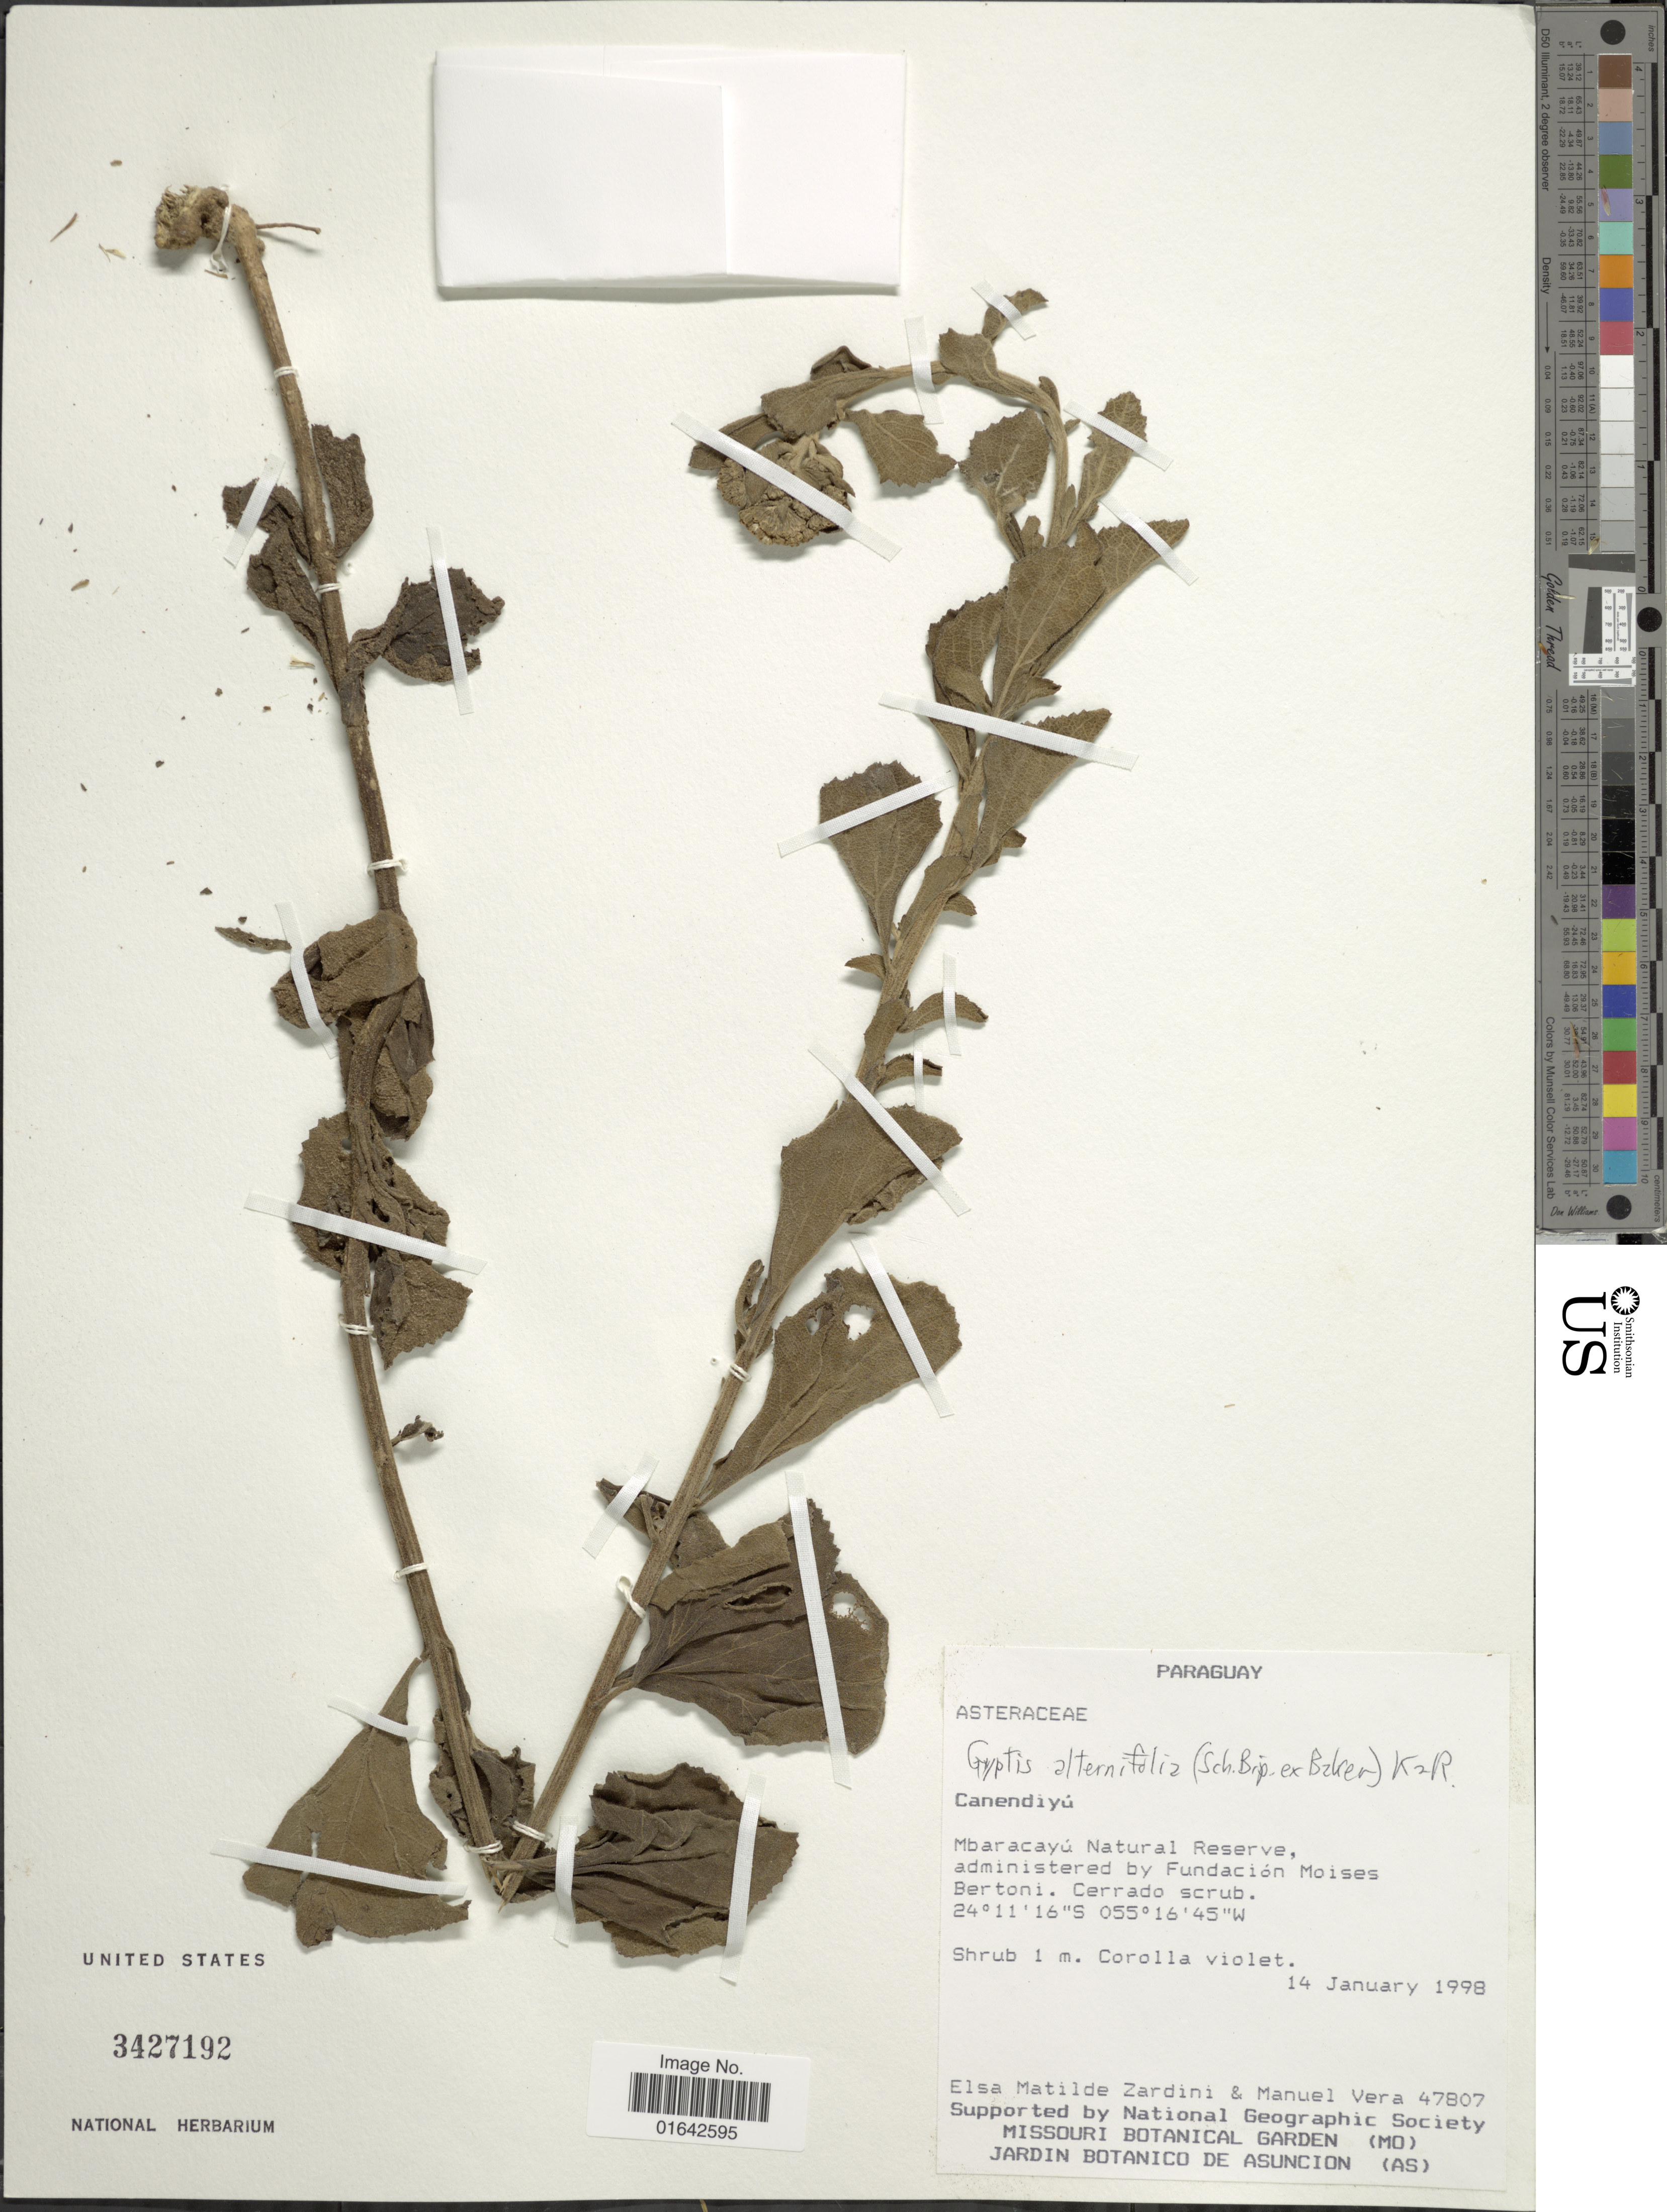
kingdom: Plantae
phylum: Tracheophyta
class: Magnoliopsida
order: Asterales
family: Asteraceae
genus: Gyptis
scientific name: Gyptis alternifolia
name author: (Sch. Bip. ex Baker) R.M. King & H. Rob.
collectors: E. M. Zardini & M. Vera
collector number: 47807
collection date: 1998-01-14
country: Paraguay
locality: Canendiyu, Mbaracayu Natural Reserve, administered bu Fundacion Moises Bertoni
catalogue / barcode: US 3427192